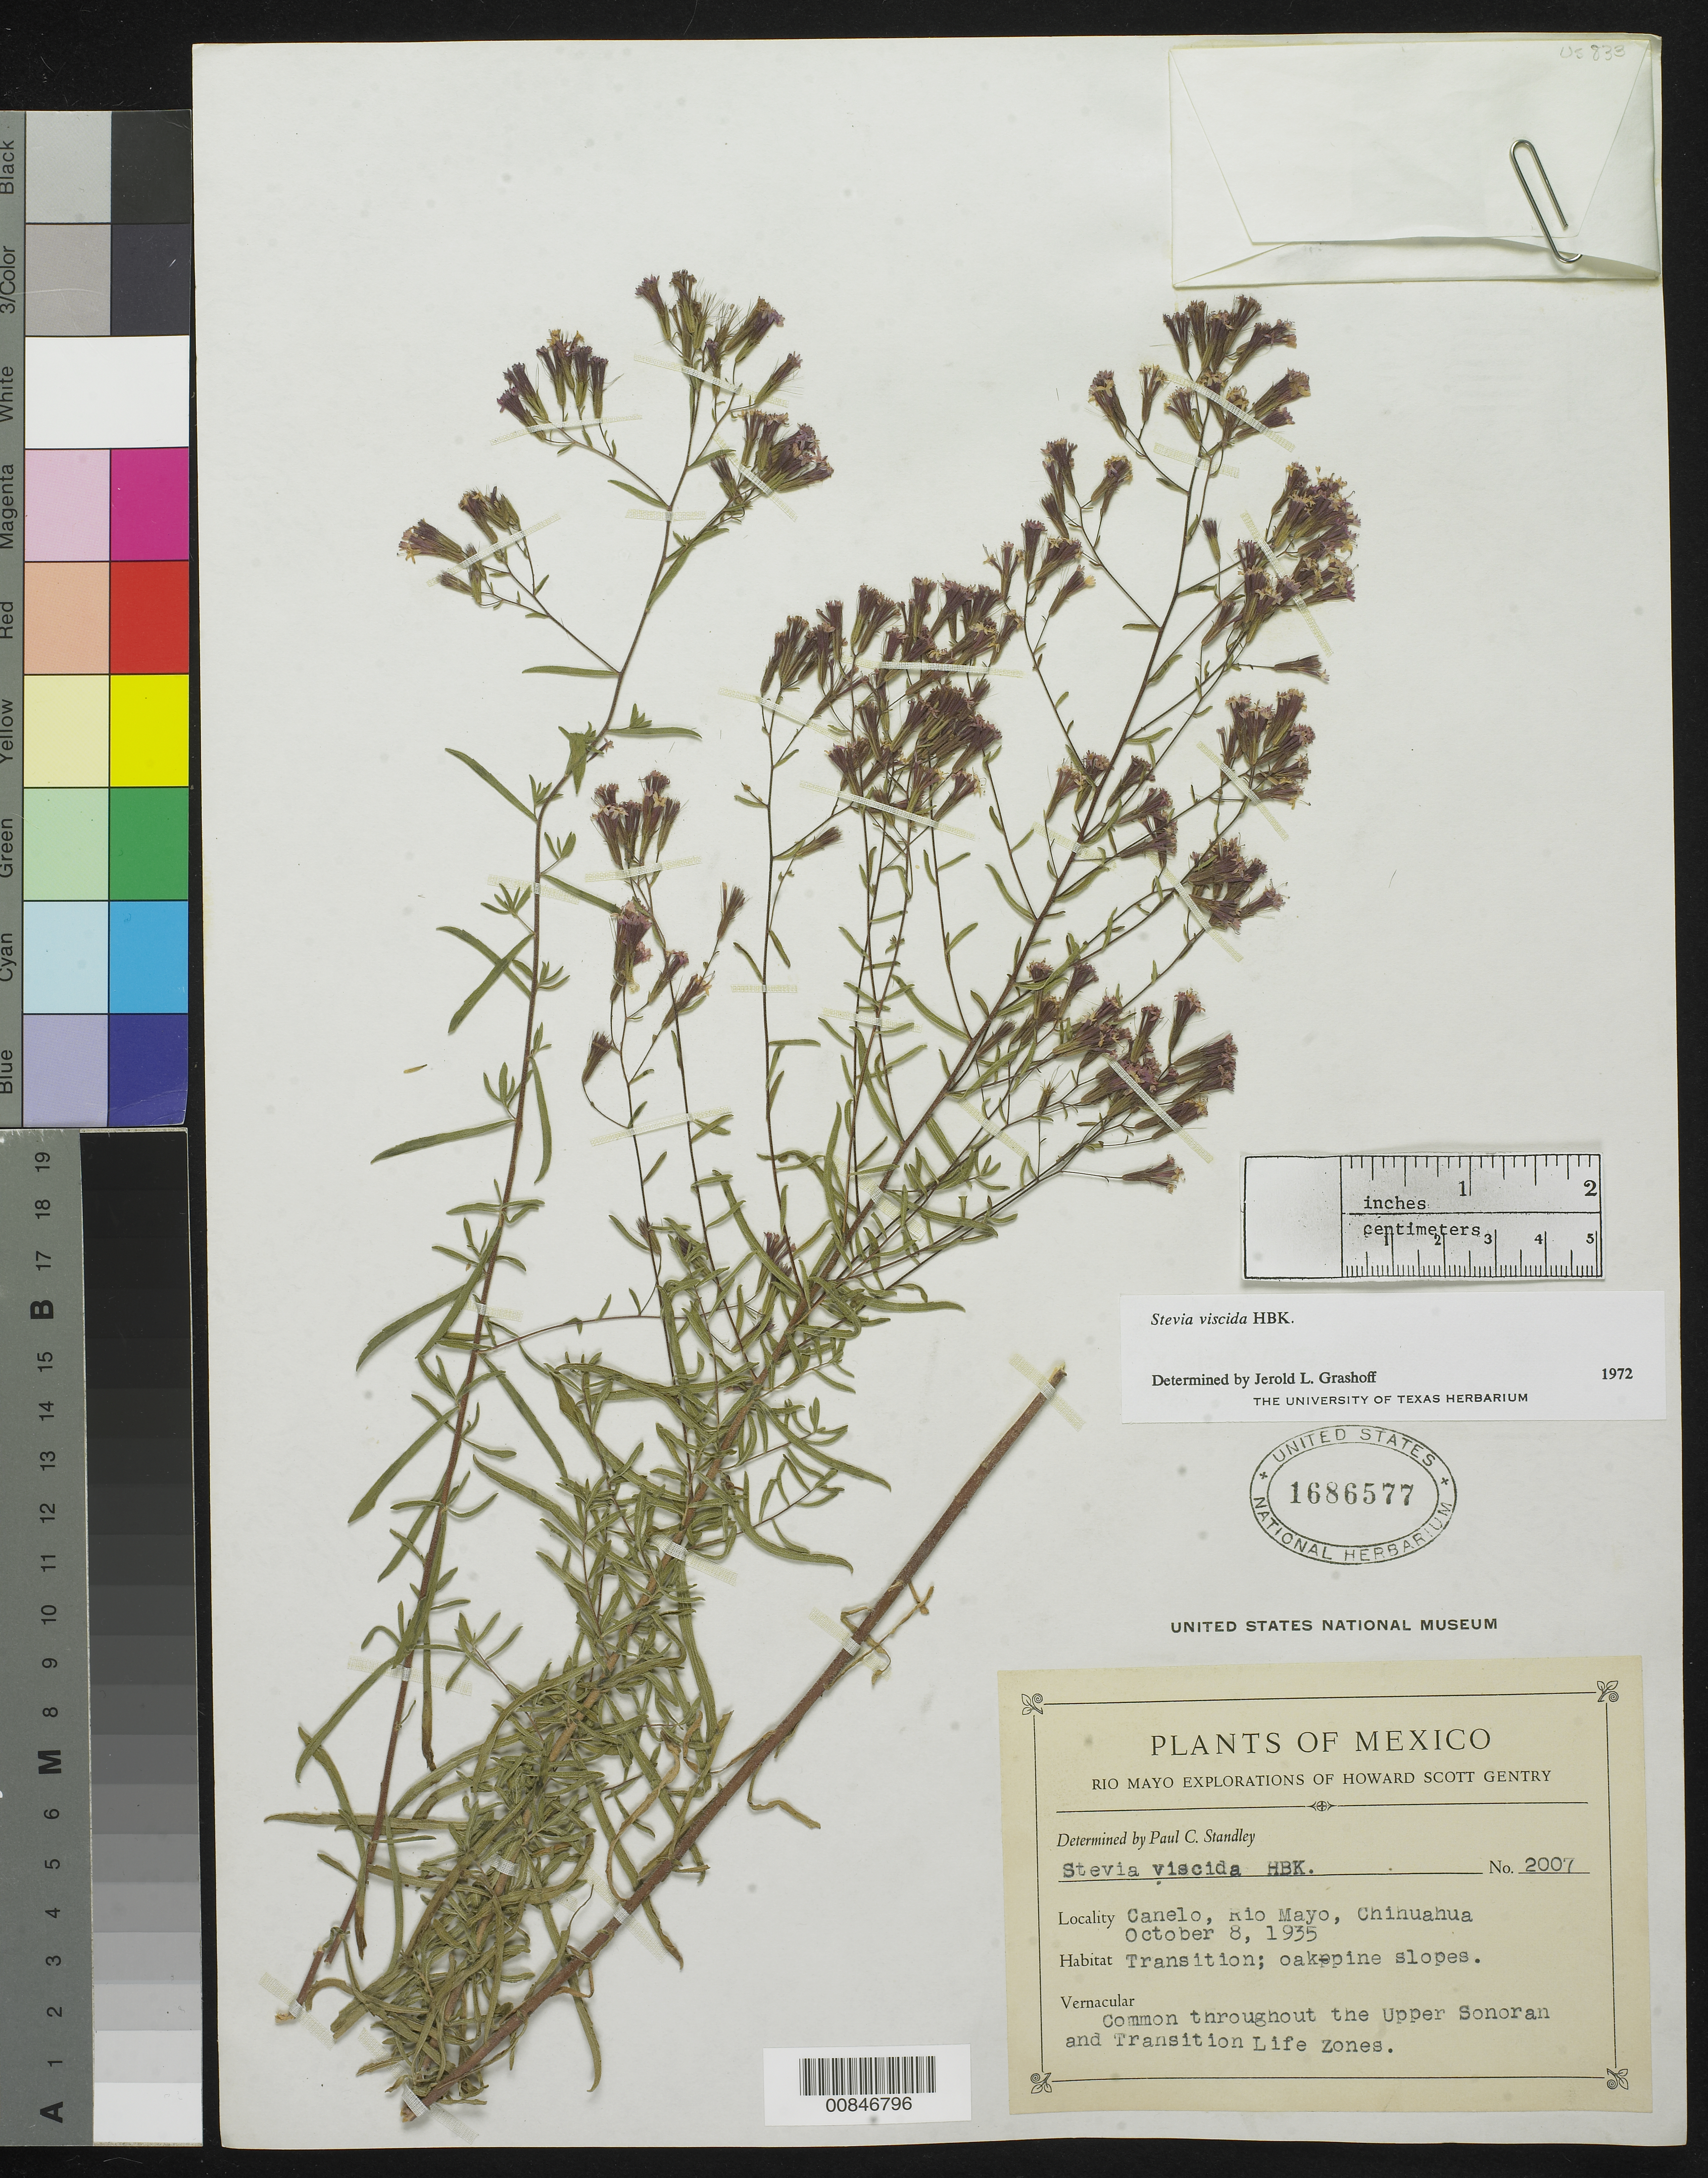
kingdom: Plantae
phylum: Tracheophyta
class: Magnoliopsida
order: Asterales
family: Asteraceae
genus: Stevia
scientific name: Stevia viscida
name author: Kunth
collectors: H. S. Gentry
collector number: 2007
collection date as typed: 08 Oct 1935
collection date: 1935-10-08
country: Mexico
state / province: Chihuahua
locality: Canelo, Río Mayo, Chihuahua.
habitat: Transition; oak-pine slopes.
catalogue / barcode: US 1686577